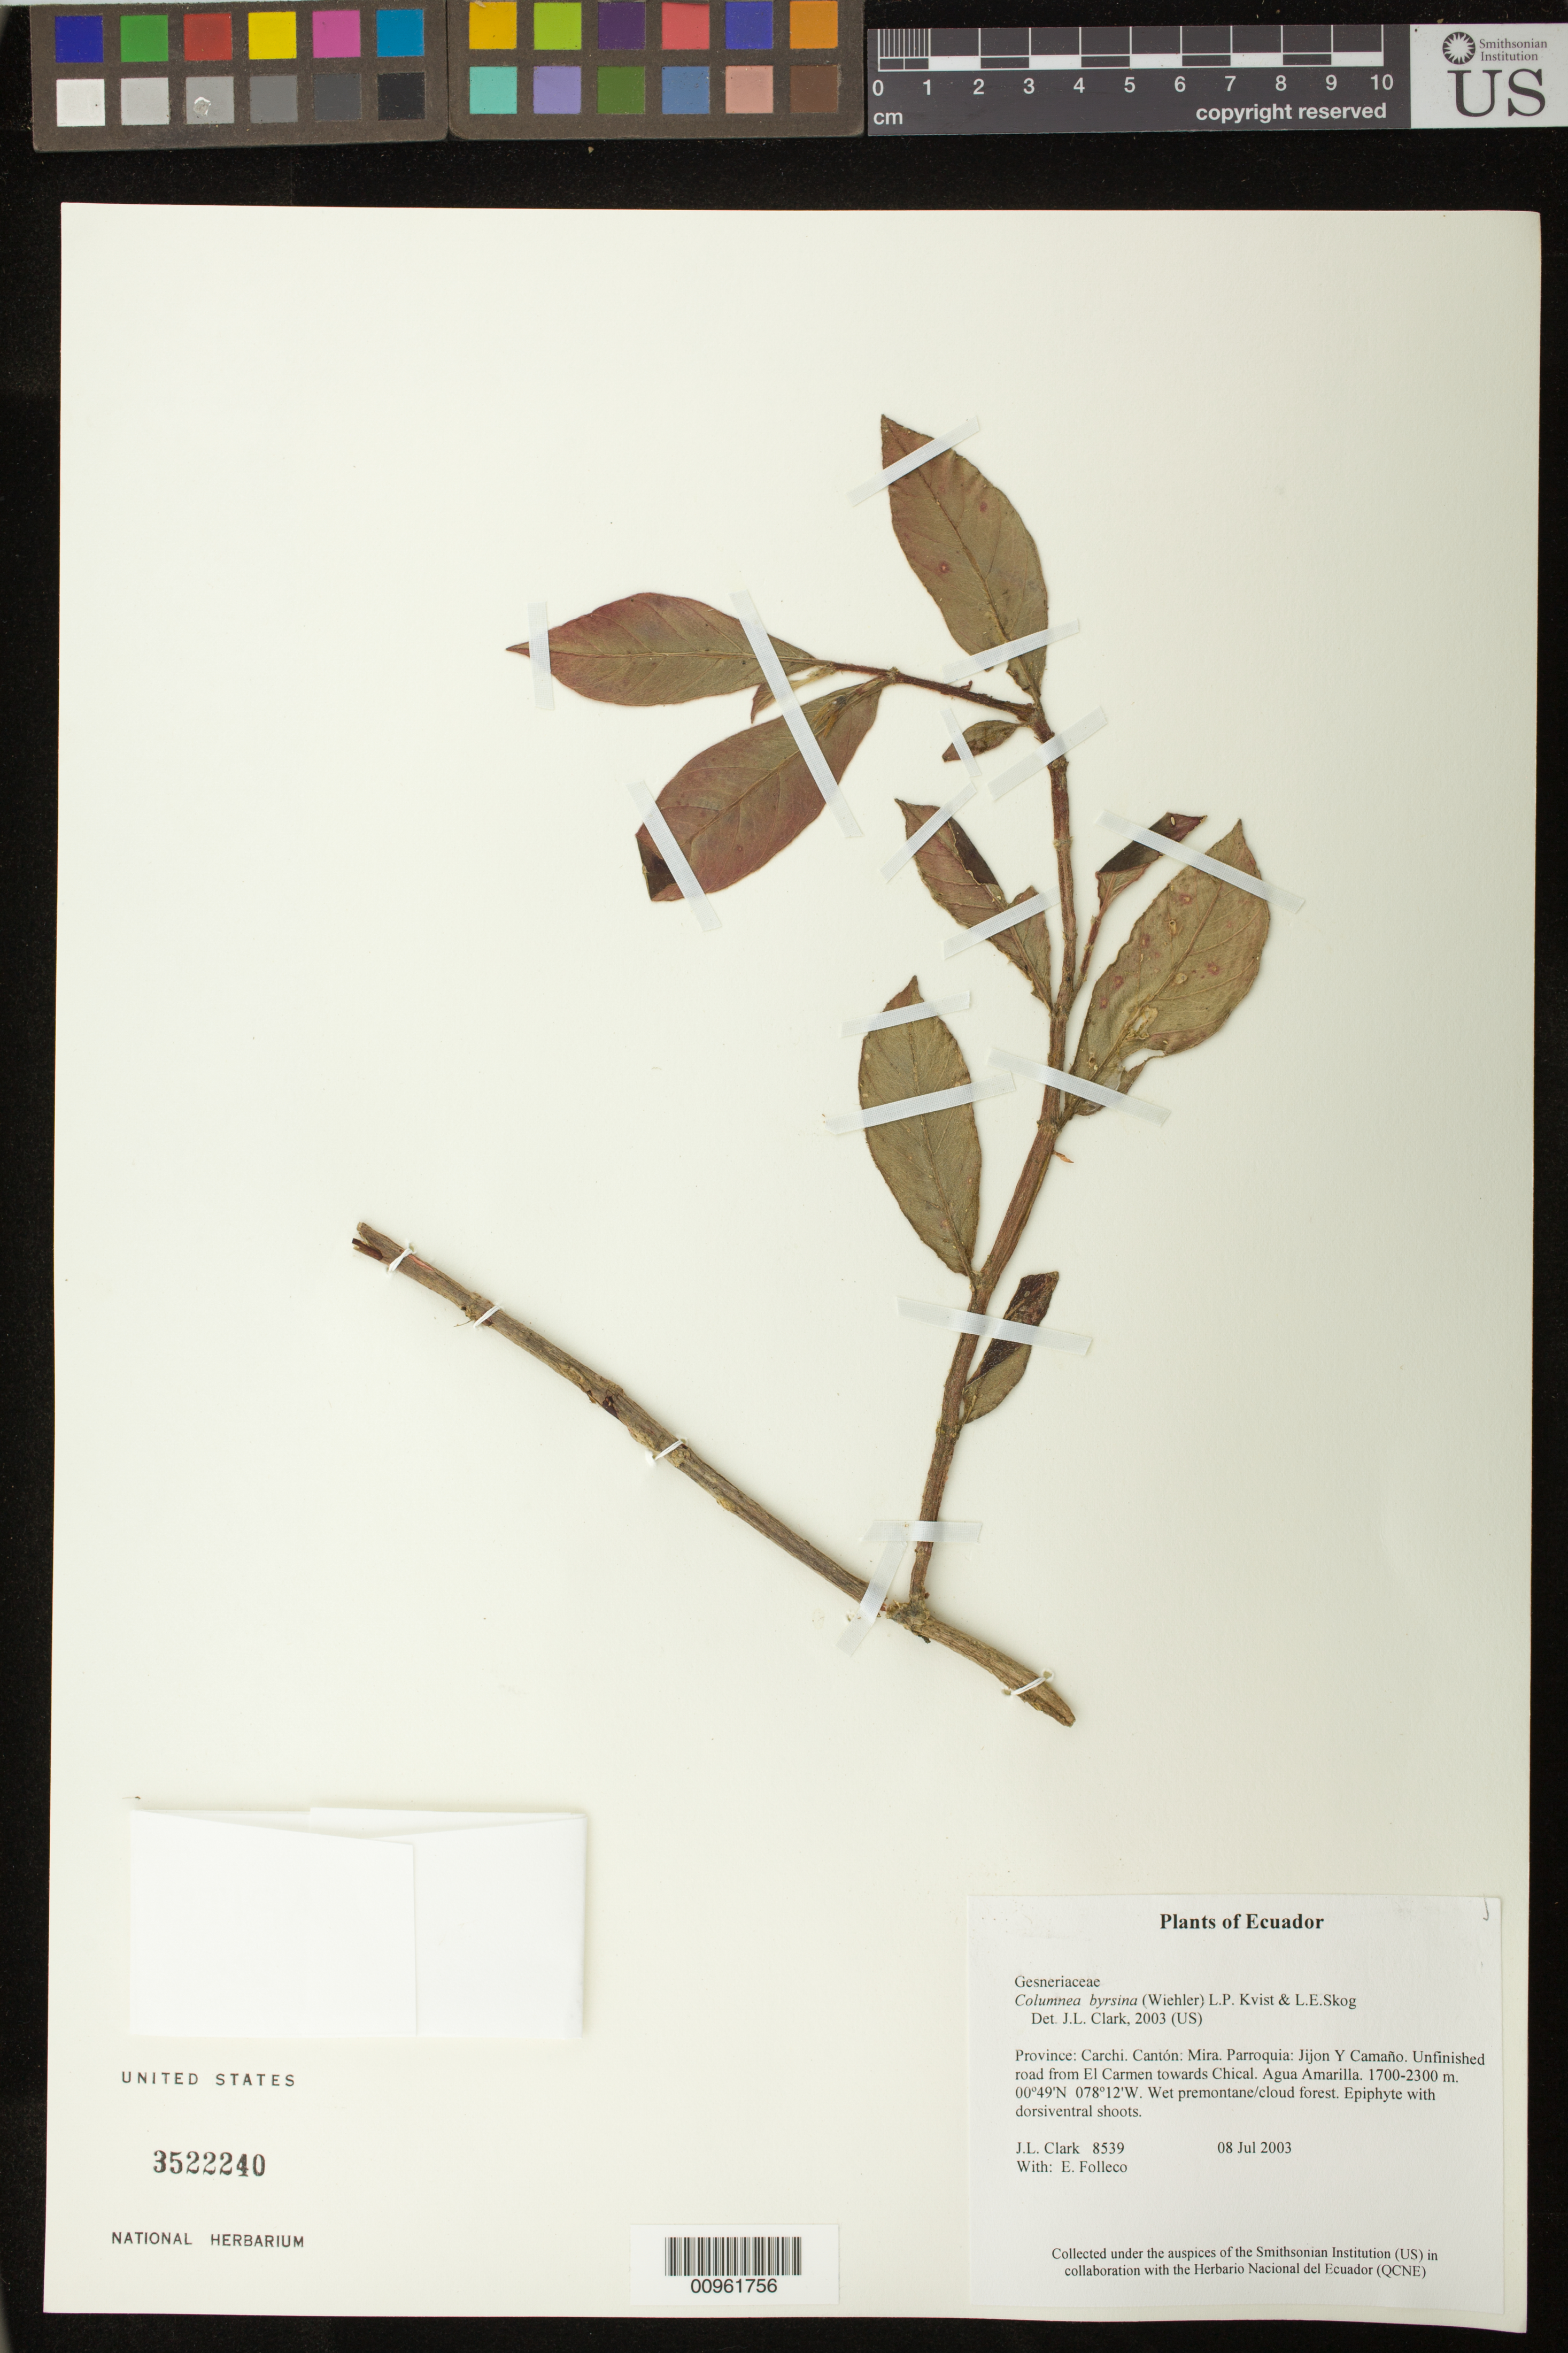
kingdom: Plantae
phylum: Tracheophyta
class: Magnoliopsida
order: Lamiales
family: Gesneriaceae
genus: Columnea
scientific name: Columnea byrsina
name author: (Wiehler) L.P. Kvist & L.E. Skog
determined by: Clark, J. L., (SEL), The Marie Selby Botanical Garden (UNITED STATES)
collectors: J. L. Clark & E. Folleco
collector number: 8539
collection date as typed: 08 Jul 2003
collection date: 2003-07-08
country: Ecuador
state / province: Carchi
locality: Mira. Parroquia: Jijon Y Camaño. Unfinished road from El Carmen towards Chical. Agua Amarilla.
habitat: Wet premontane/cloud forest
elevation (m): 1700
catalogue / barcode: US 3522240